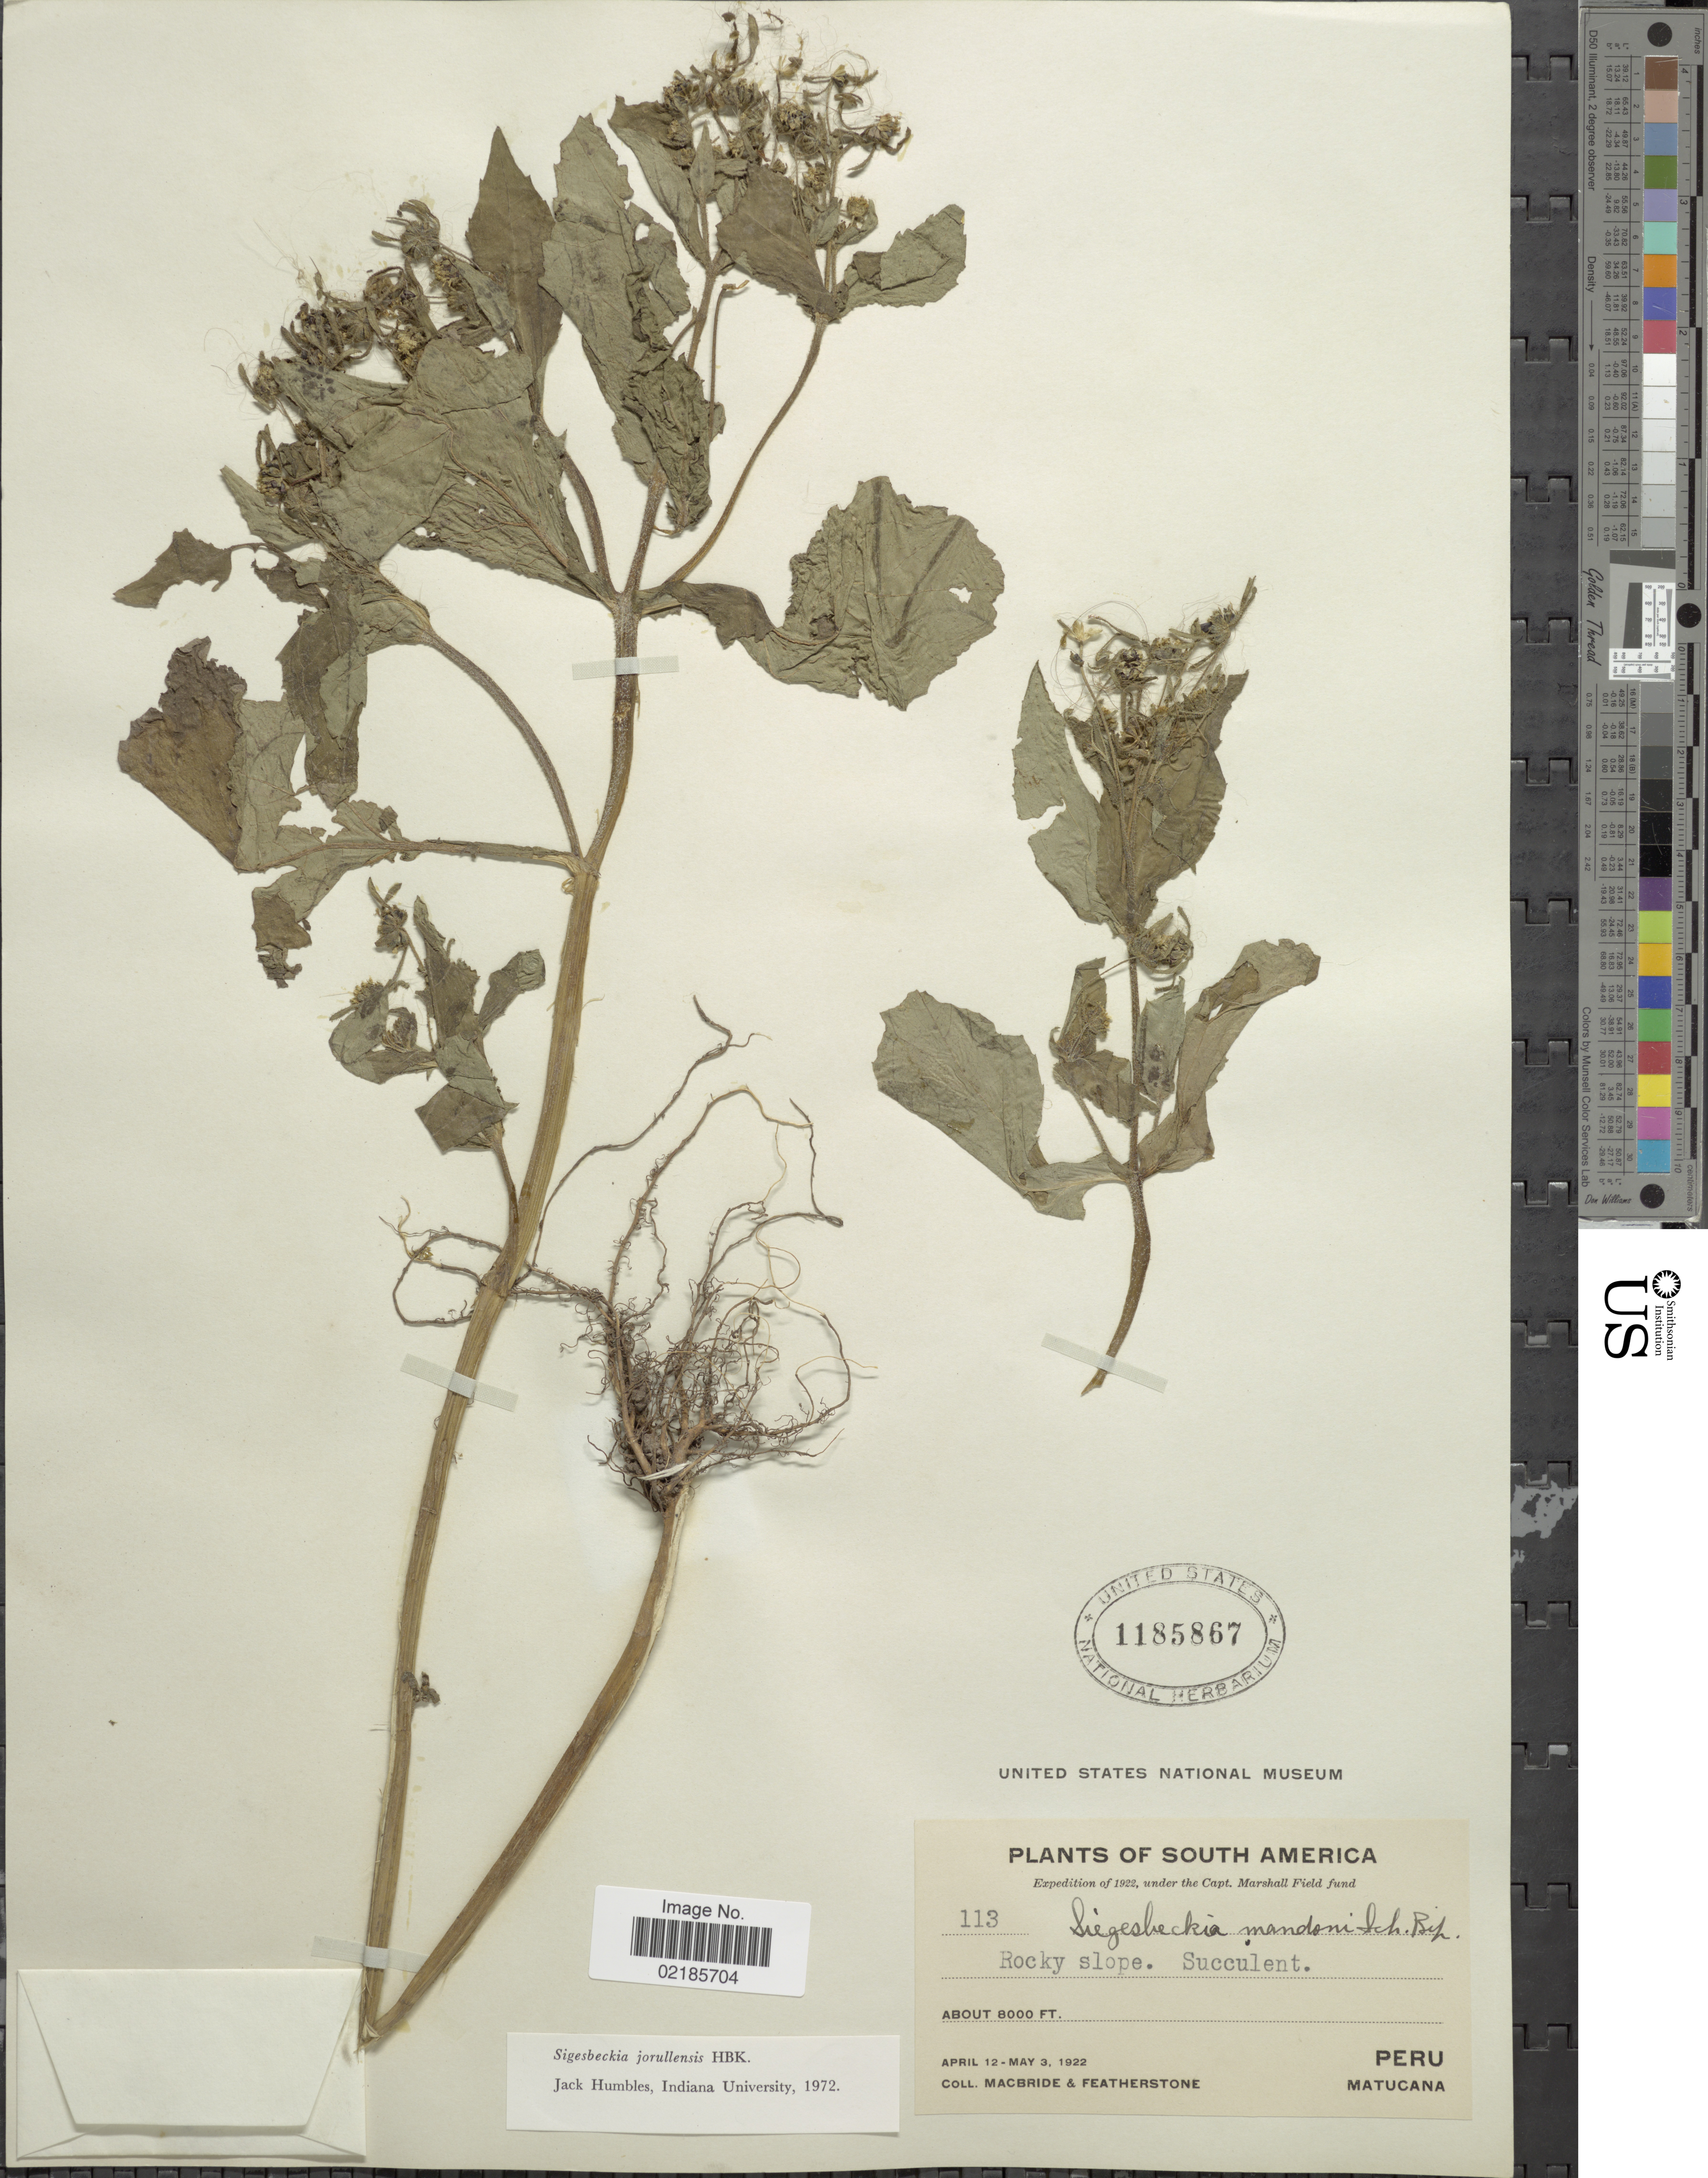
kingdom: Plantae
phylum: Tracheophyta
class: Magnoliopsida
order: Asterales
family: Asteraceae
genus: Sigesbeckia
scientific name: Sigesbeckia jorullensis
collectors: J. F. Macbride & -. Featherstone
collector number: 113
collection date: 1922-04-12/1922-05-03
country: Peru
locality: South America, rocky slope, Matucana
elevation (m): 2438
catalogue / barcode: US 1185867